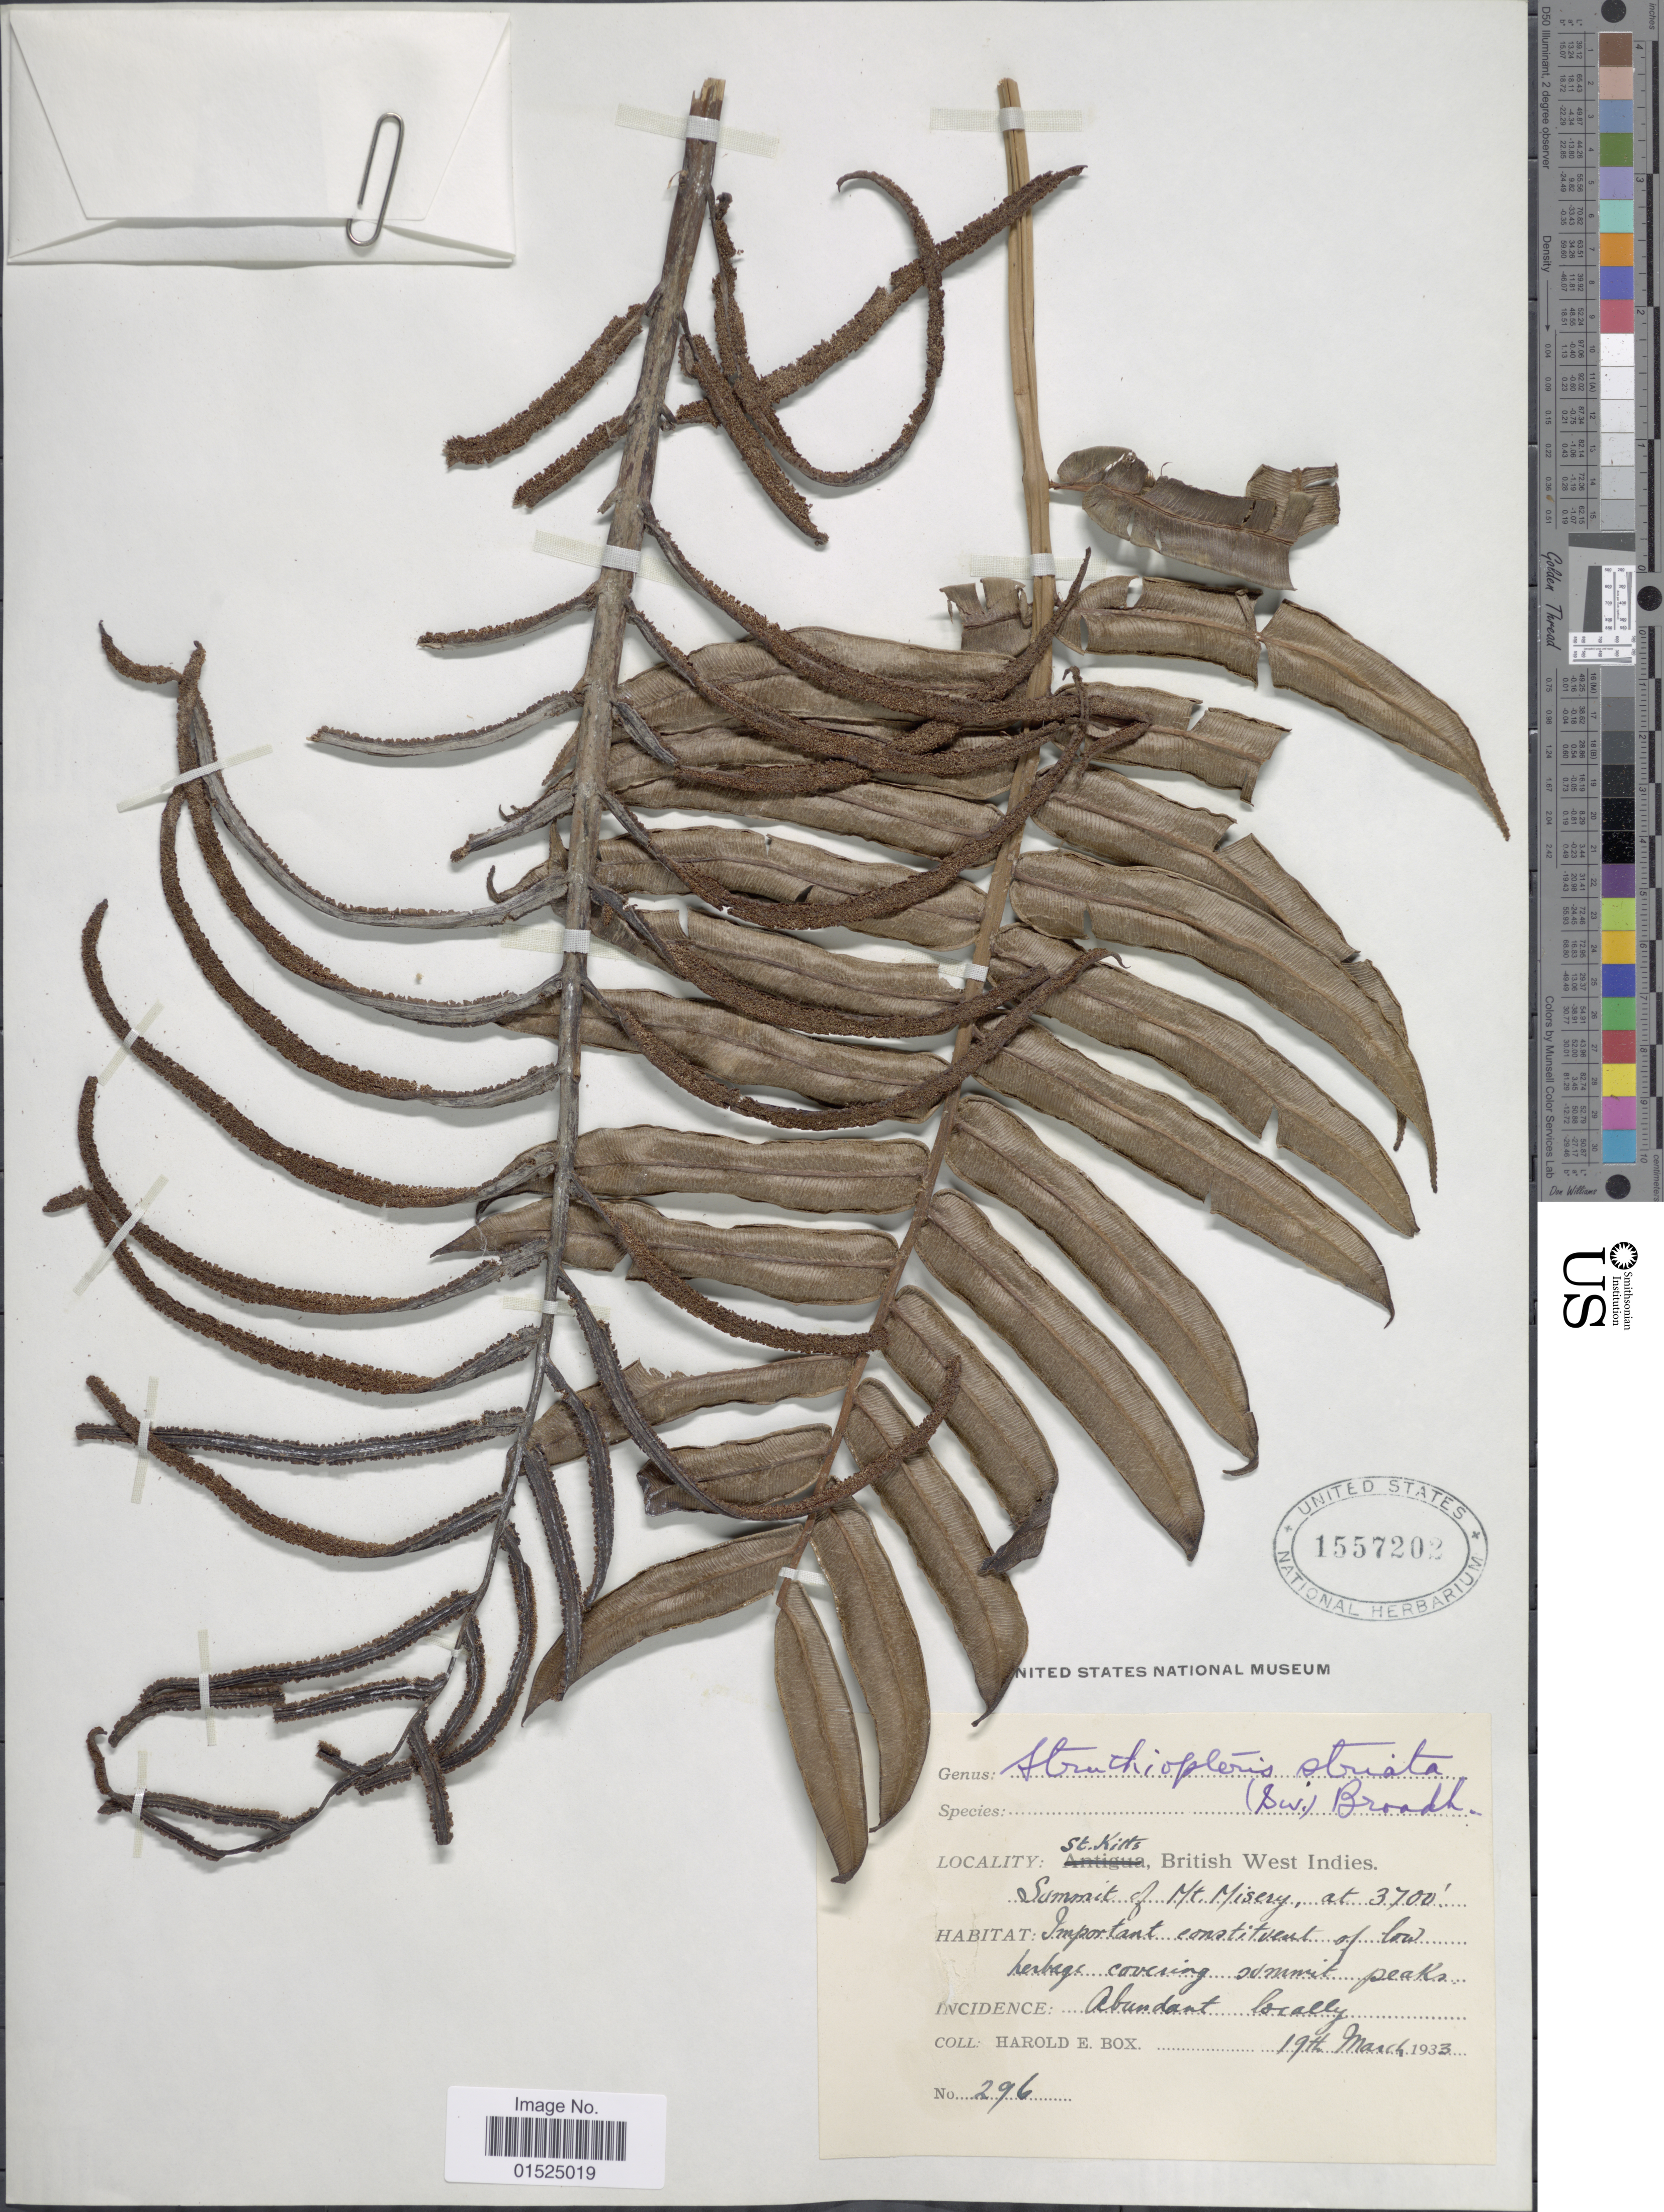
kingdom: Plantae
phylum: Tracheophyta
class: Polypodiopsida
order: Polypodiales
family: Blechnaceae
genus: Blechnum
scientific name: Blechnum ryanii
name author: Hieron.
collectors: H. E. Box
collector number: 296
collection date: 1933-03-19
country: St. Christopher-Nevis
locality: St, Kitts, Summit of Mt. Misery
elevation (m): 1128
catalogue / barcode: US 1557202